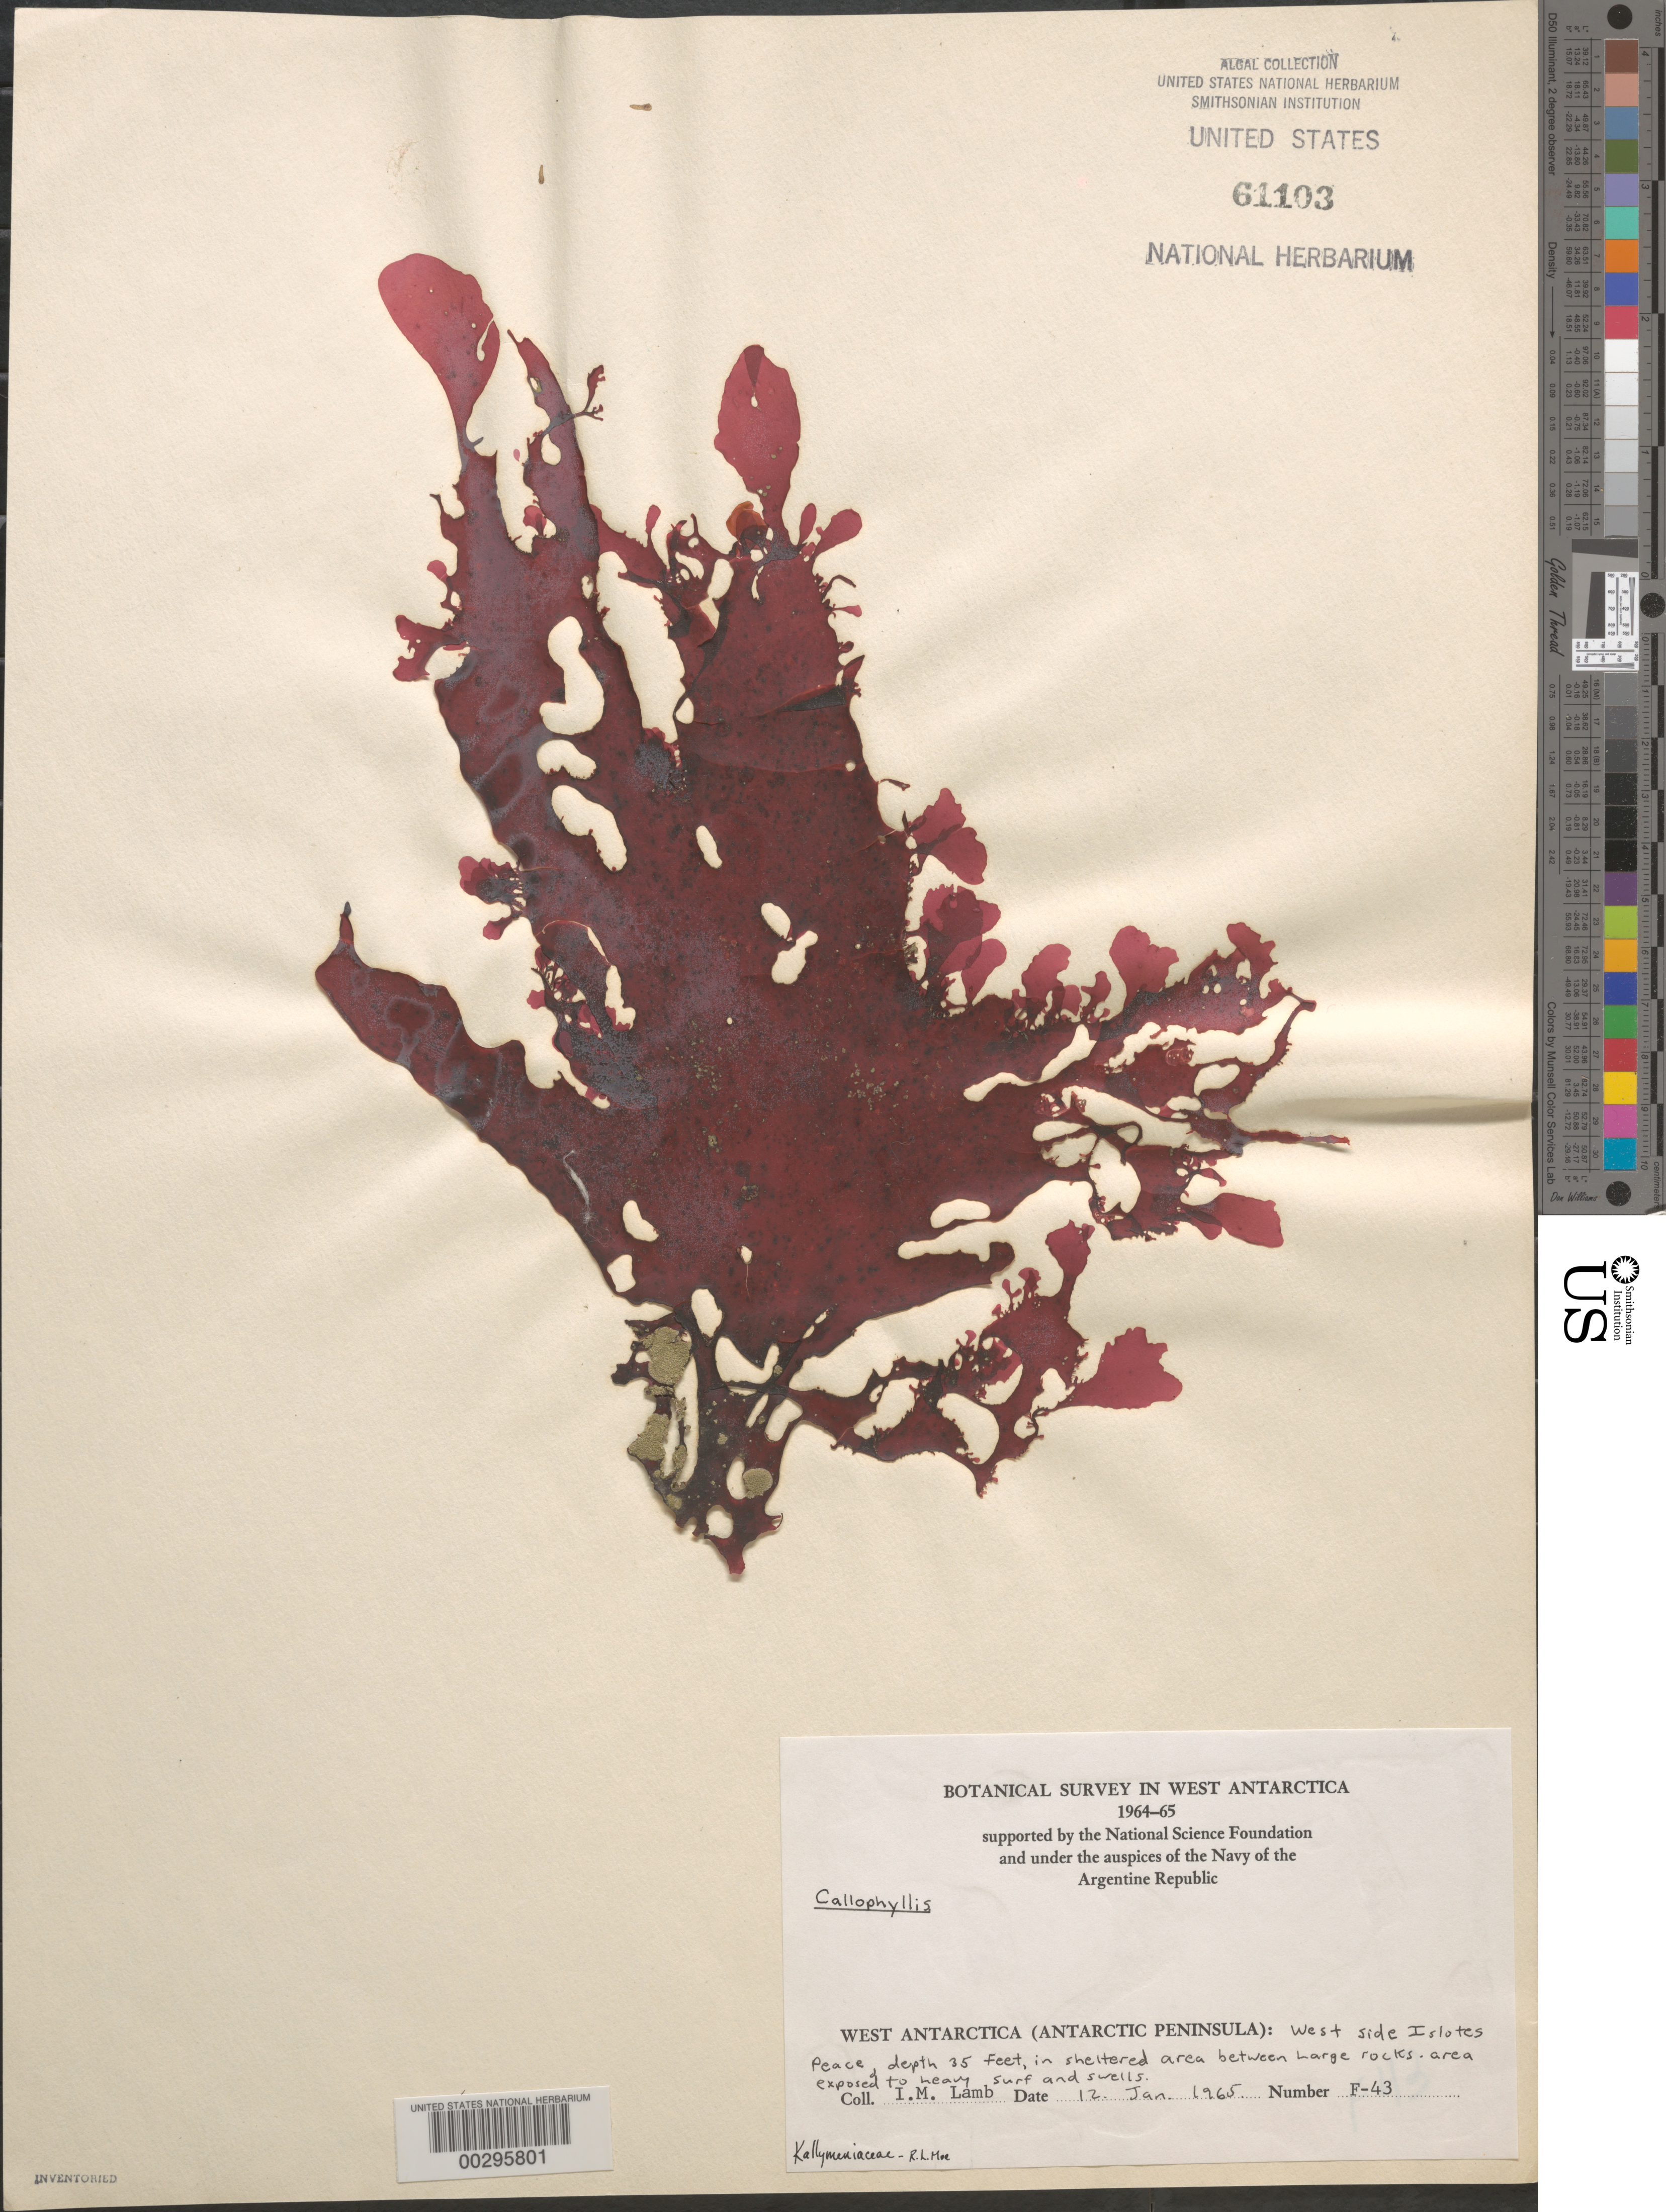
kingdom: Plantae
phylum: Rhodophyta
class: Florideophyceae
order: Gigartinales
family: Kallymeniaceae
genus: Callophyllis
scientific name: Callophyllis sp.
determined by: Moe, R. L.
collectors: I. M. Lamb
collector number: F-43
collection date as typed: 12 Jan 1965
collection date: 1965-01-12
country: Antarctica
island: Islotes Place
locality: Off Eta Island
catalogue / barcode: US 61103